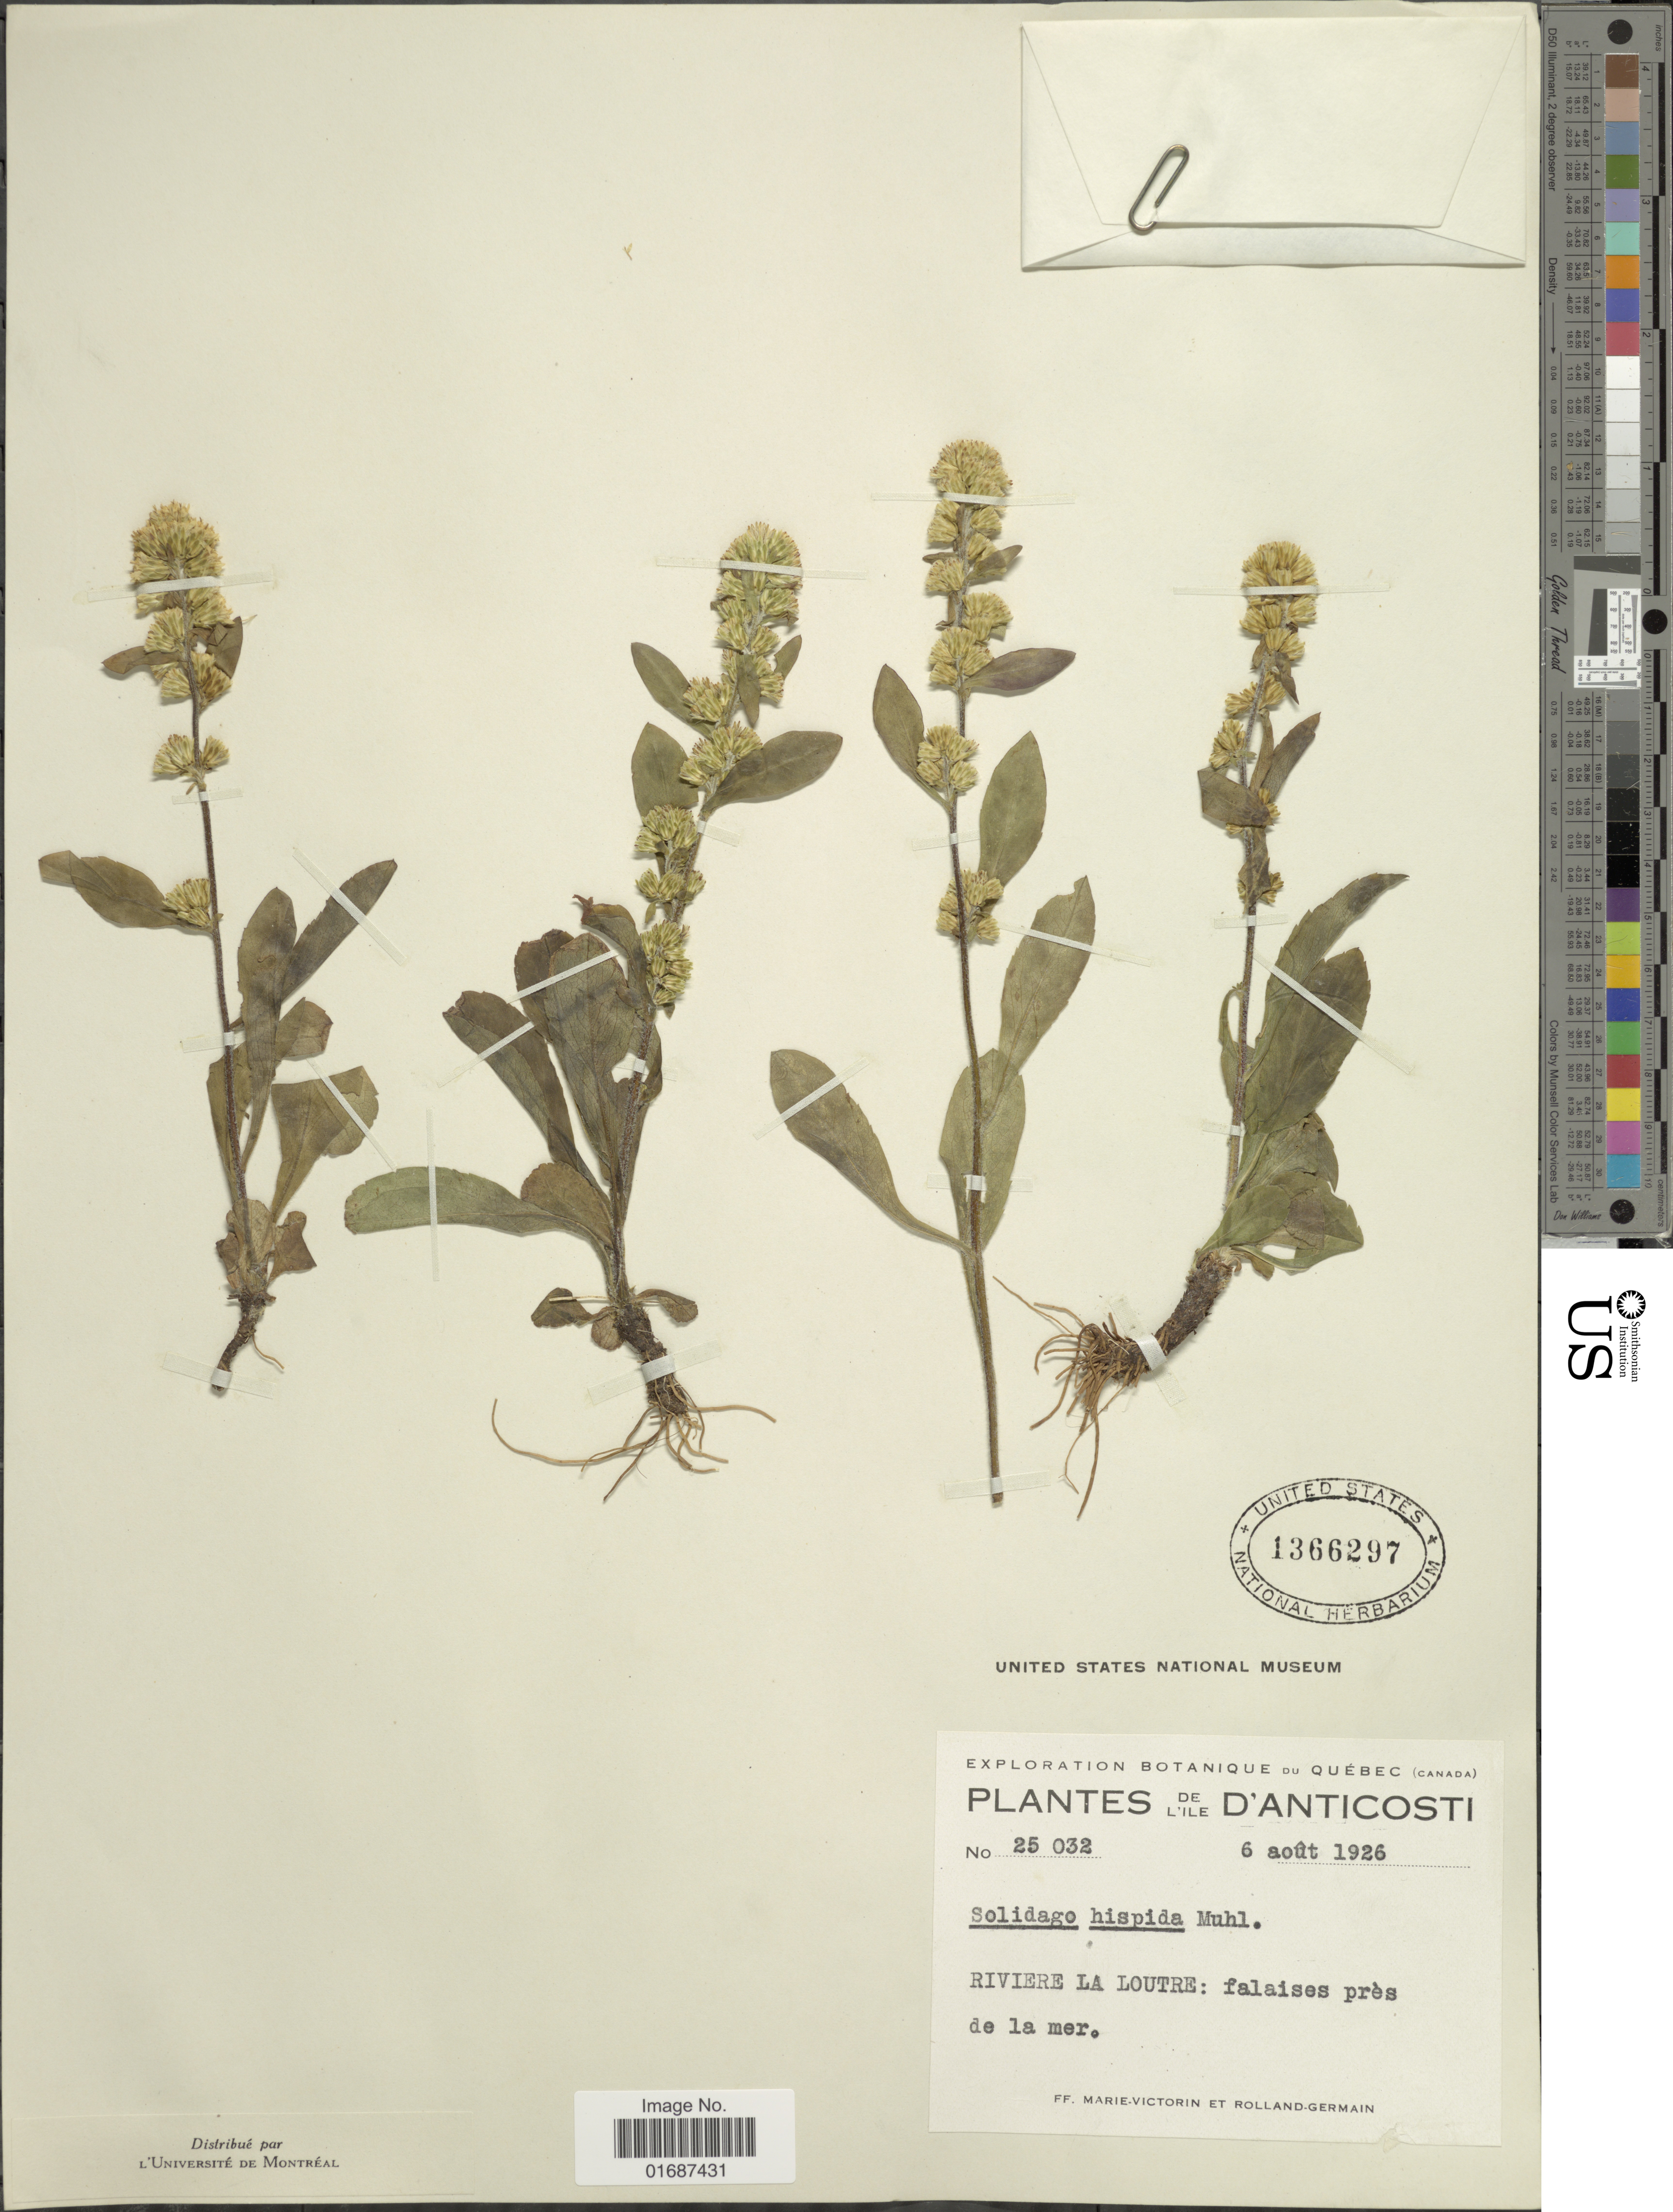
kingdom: Plantae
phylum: Tracheophyta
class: Magnoliopsida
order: Asterales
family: Asteraceae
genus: Solidago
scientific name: Solidago hispida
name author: Muhl. ex Willd.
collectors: Fr. Marie-Victorin & Rolland-Germain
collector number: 25032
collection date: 1926-08-06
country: Canada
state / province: Quebec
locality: De L'ile D'Antocisti, Riviere La Loutre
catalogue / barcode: US 1366297